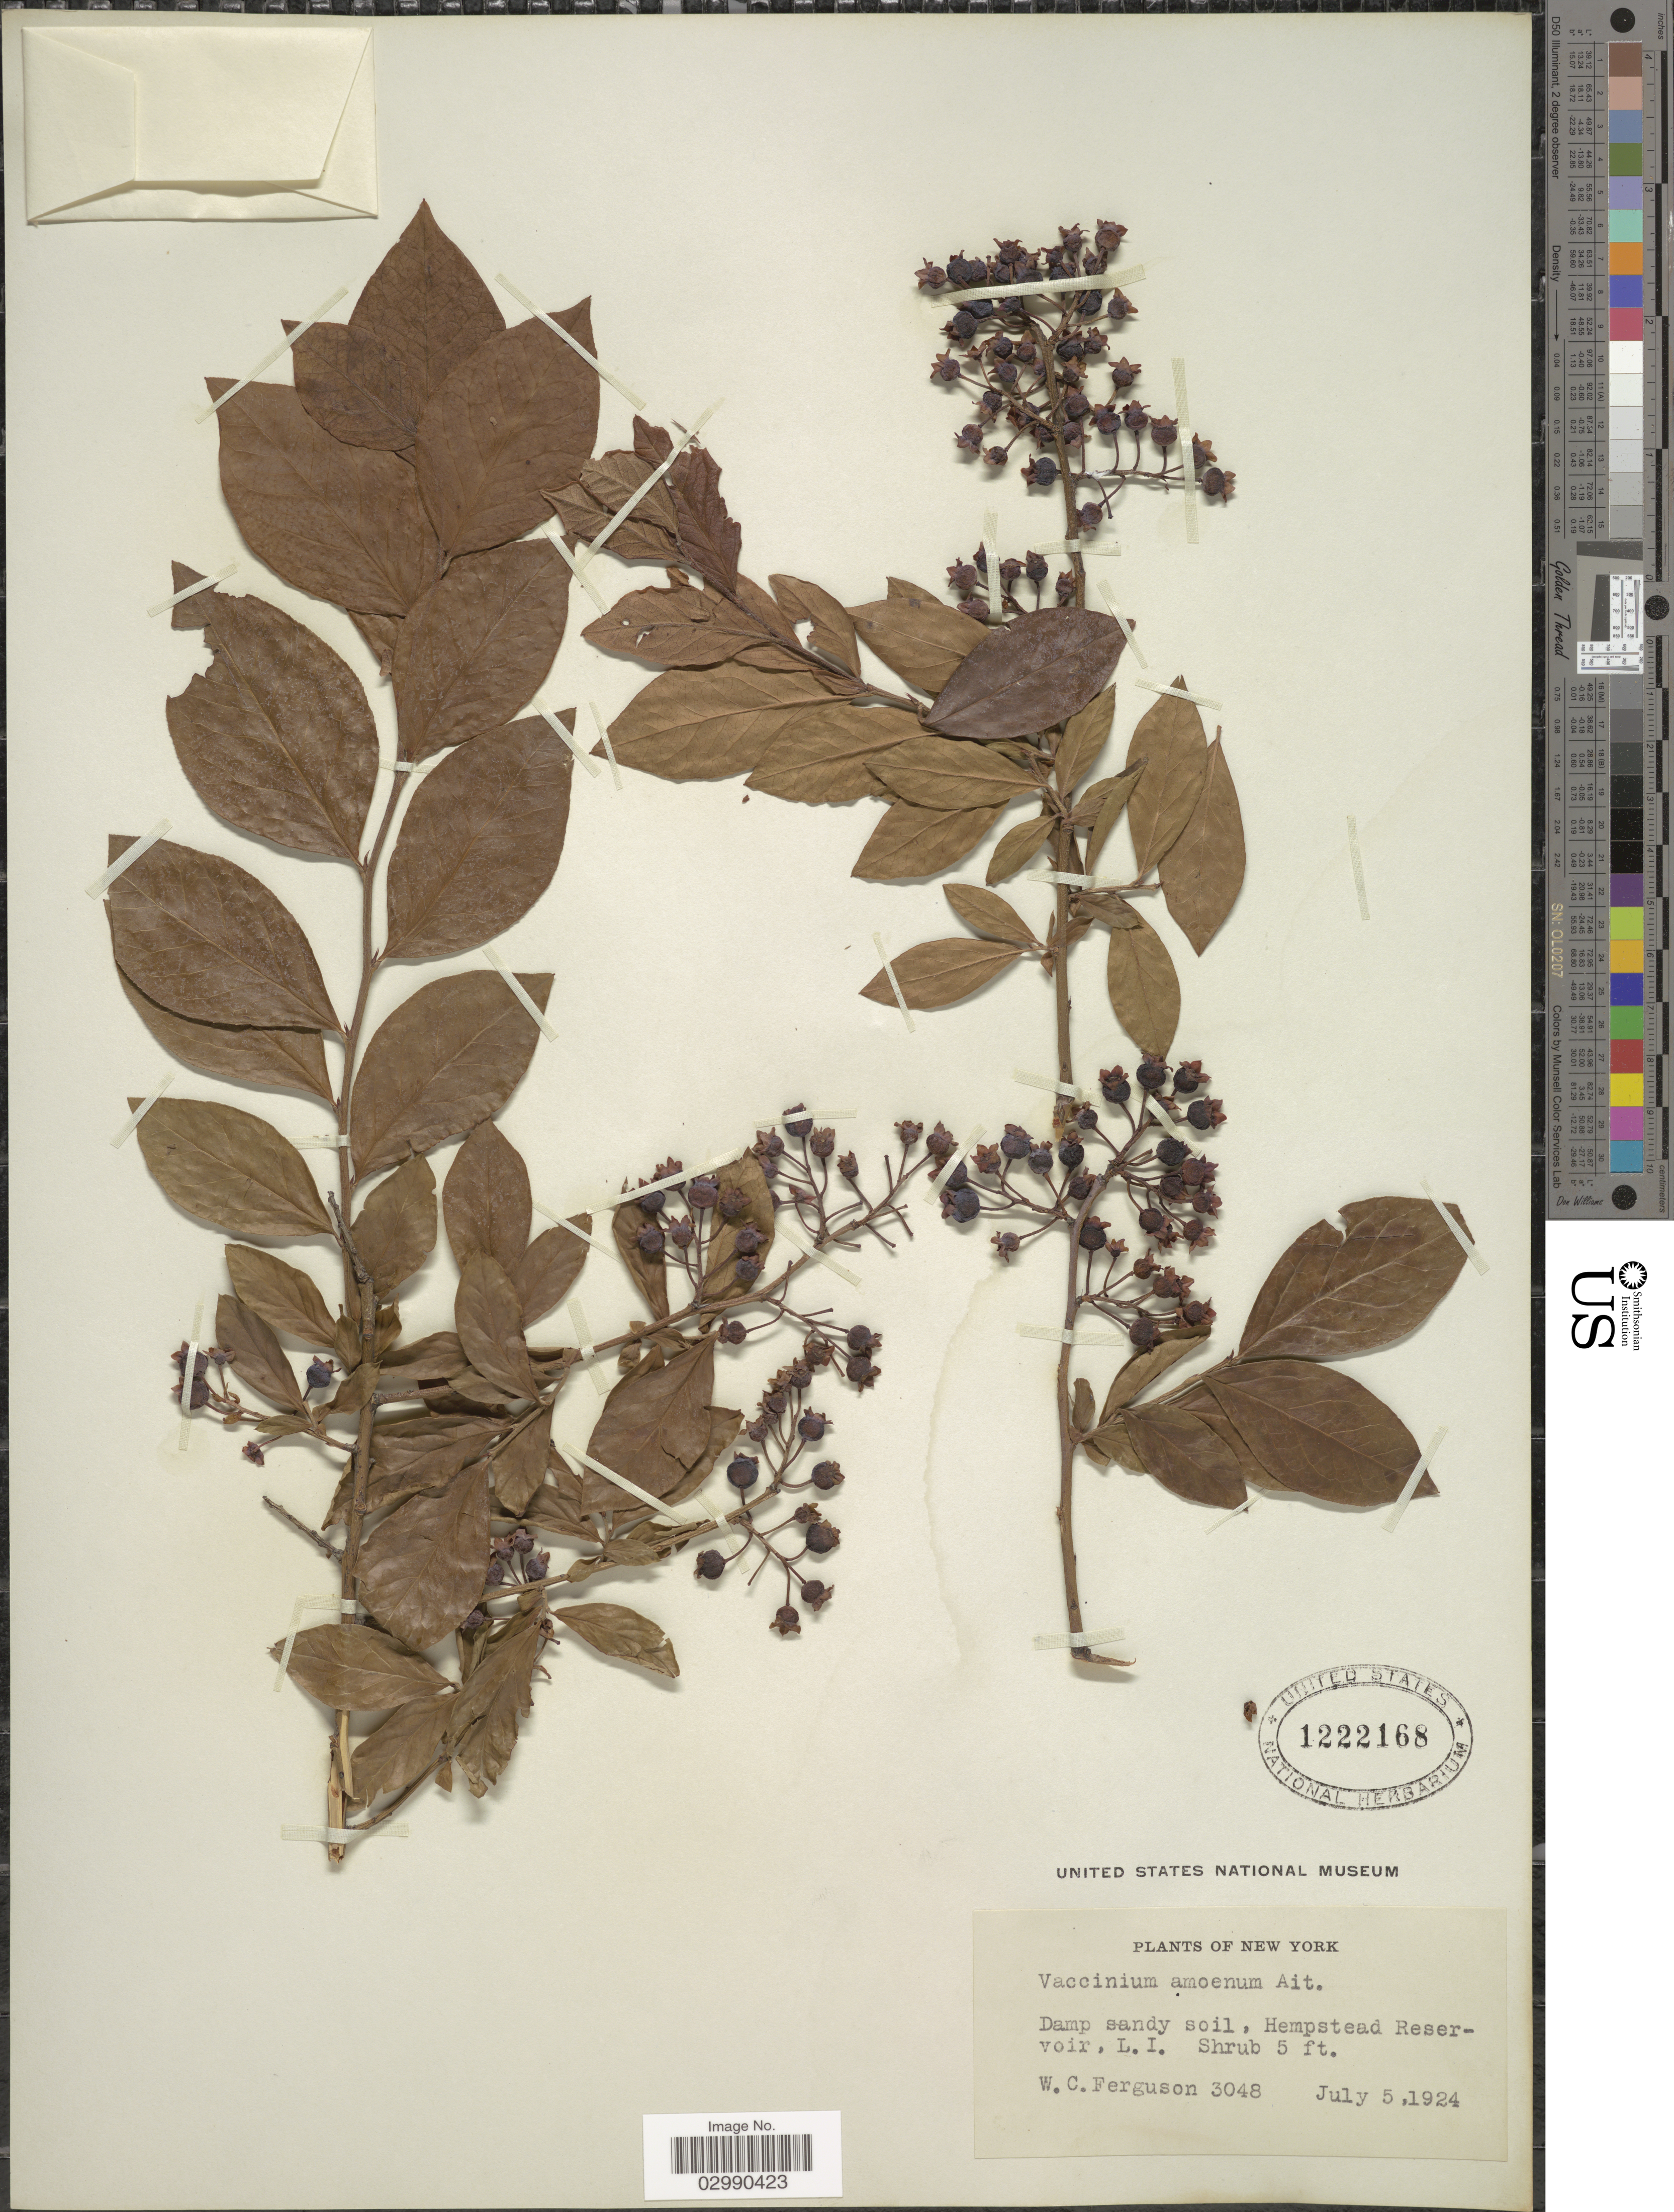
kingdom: Plantae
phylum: Tracheophyta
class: Magnoliopsida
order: Ericales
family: Ericaceae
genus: Vaccinium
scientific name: Vaccinium vicinum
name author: E.P. Bicknell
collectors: W. Ferguson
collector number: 3048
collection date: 1924-07-05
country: United States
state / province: New York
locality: Hempstead Reservoir, L.I.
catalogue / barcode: US 1222168